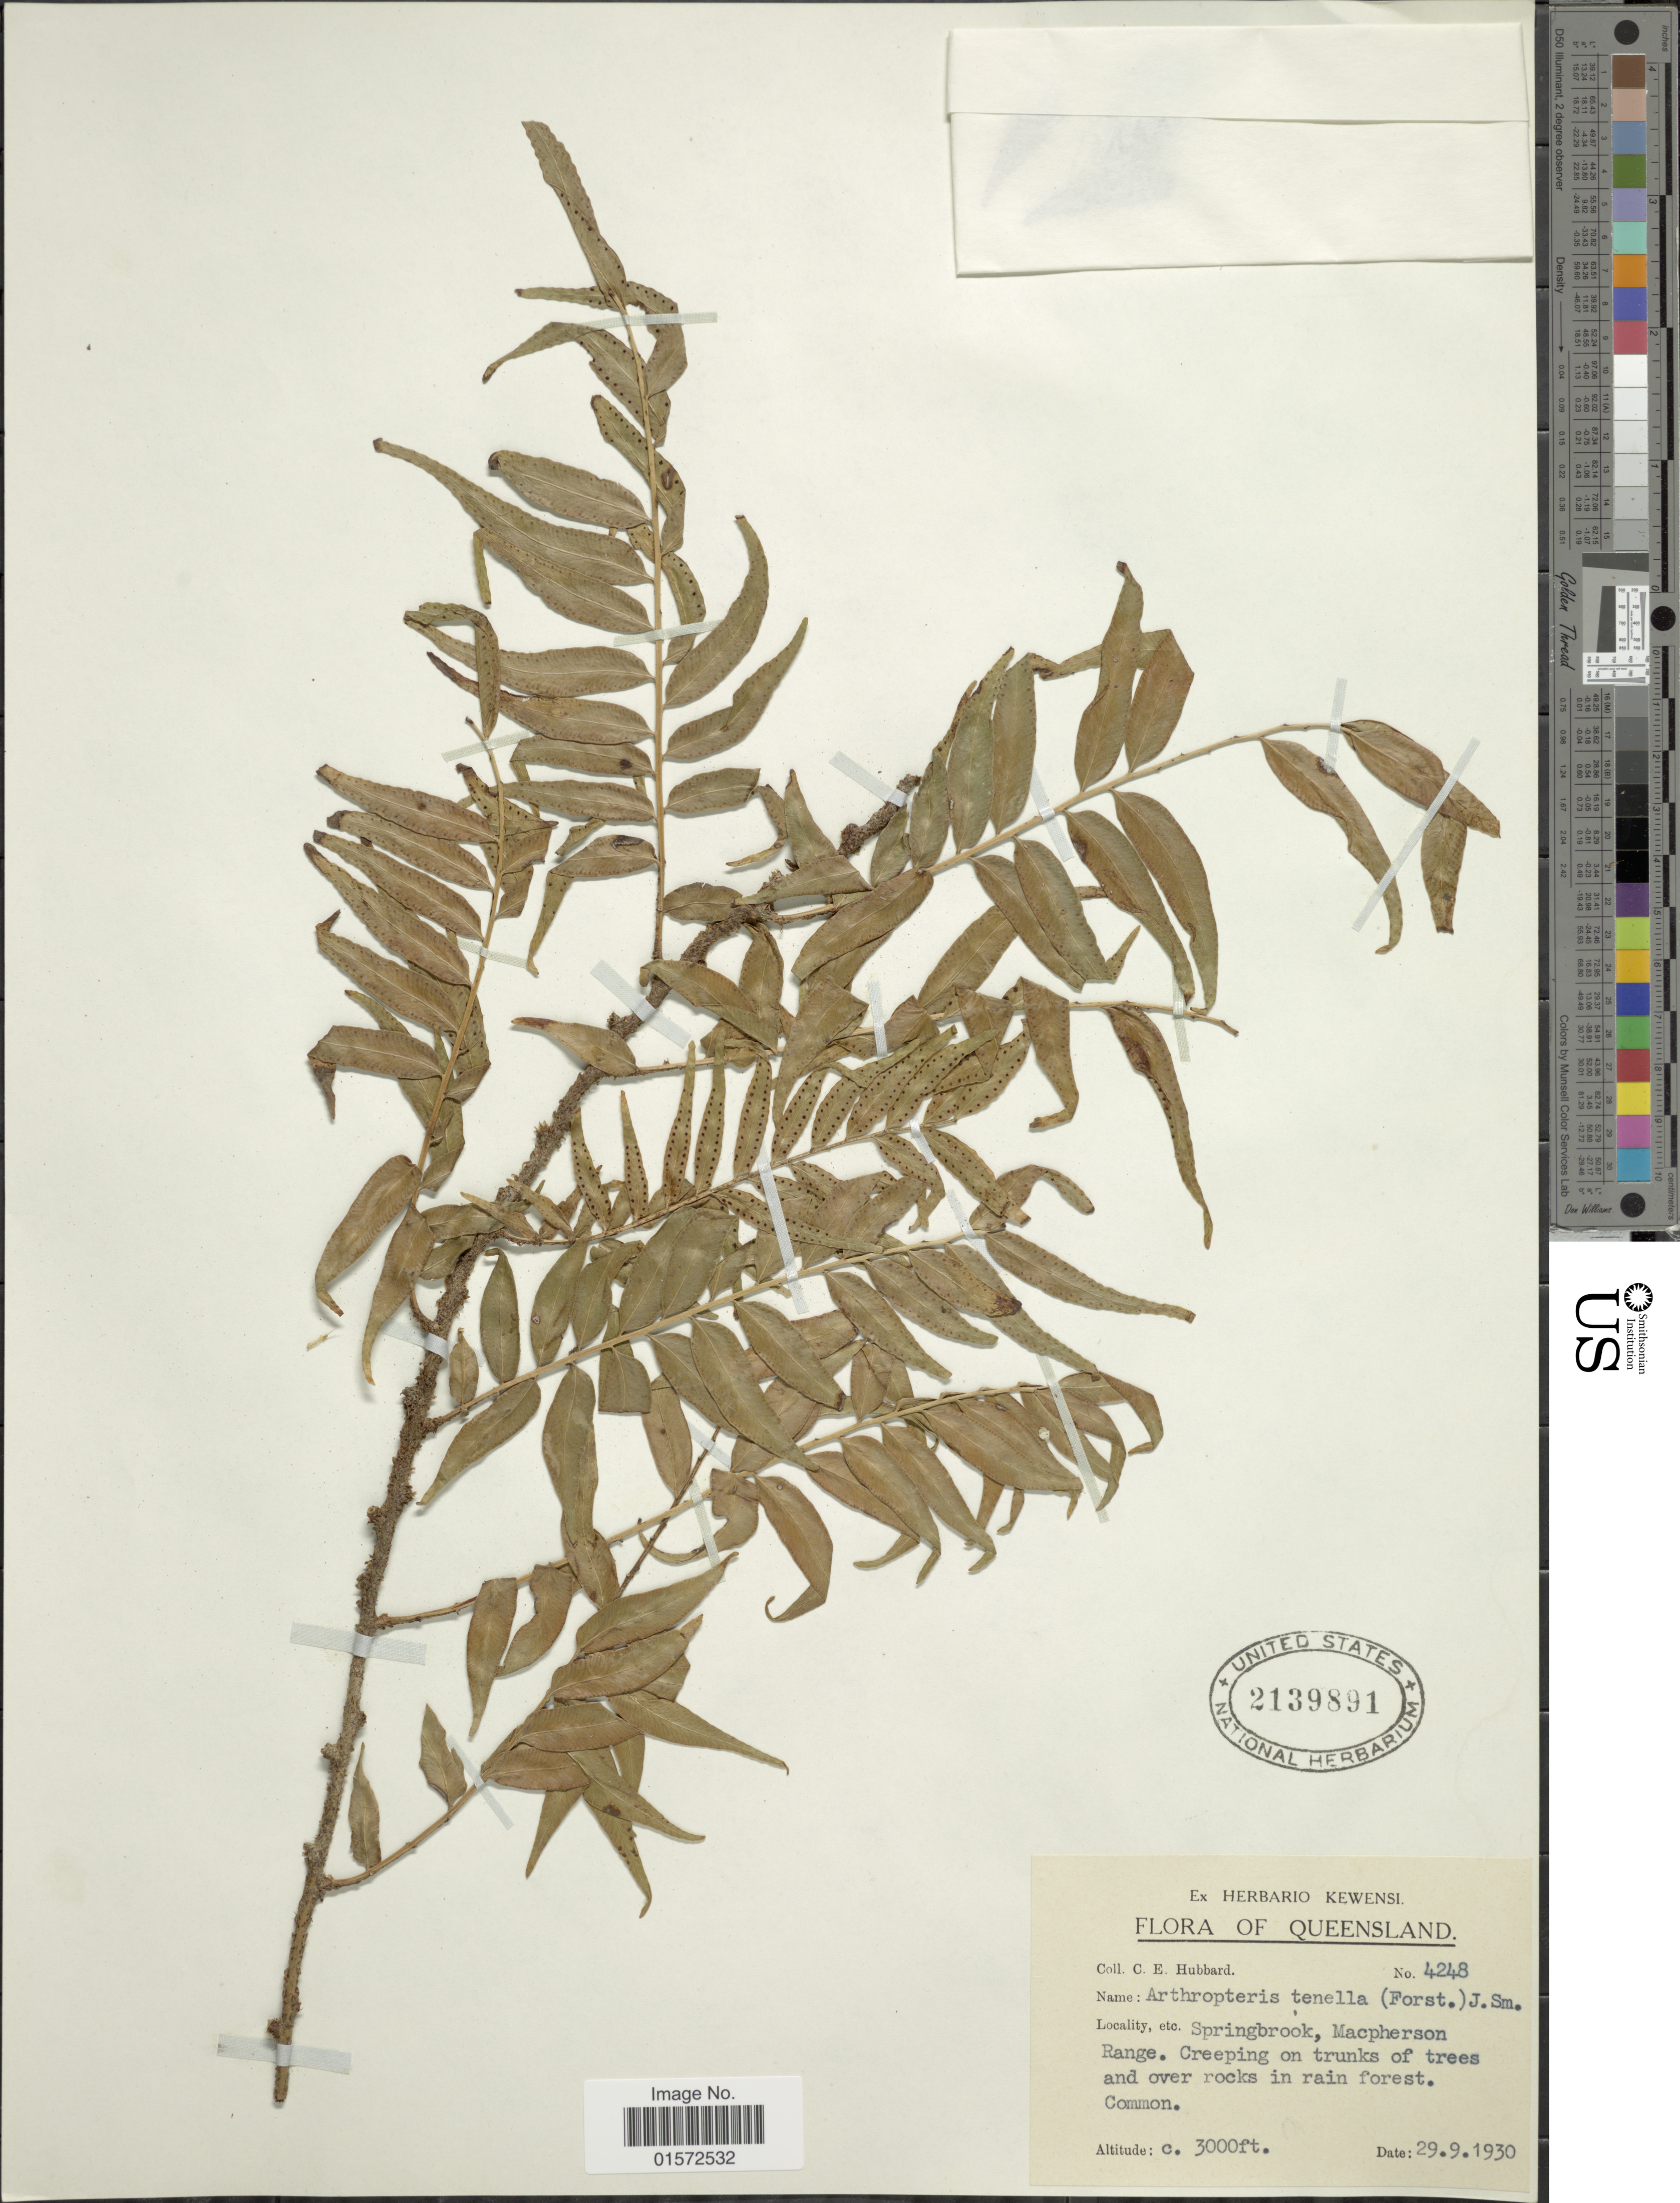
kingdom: Plantae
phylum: Tracheophyta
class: Polypodiopsida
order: Polypodiales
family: Tectariaceae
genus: Arthropteris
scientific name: Arthropteris tenella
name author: (G. Forst.) J. Sm. ex Hook. f.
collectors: C. E. Hubbard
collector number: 4248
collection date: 1930-09-29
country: Australia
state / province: Queensland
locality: Queensland, Springbrook, Macpherson range, creeping on trunks of trees and over rocks in rain forest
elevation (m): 914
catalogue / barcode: US 2139891